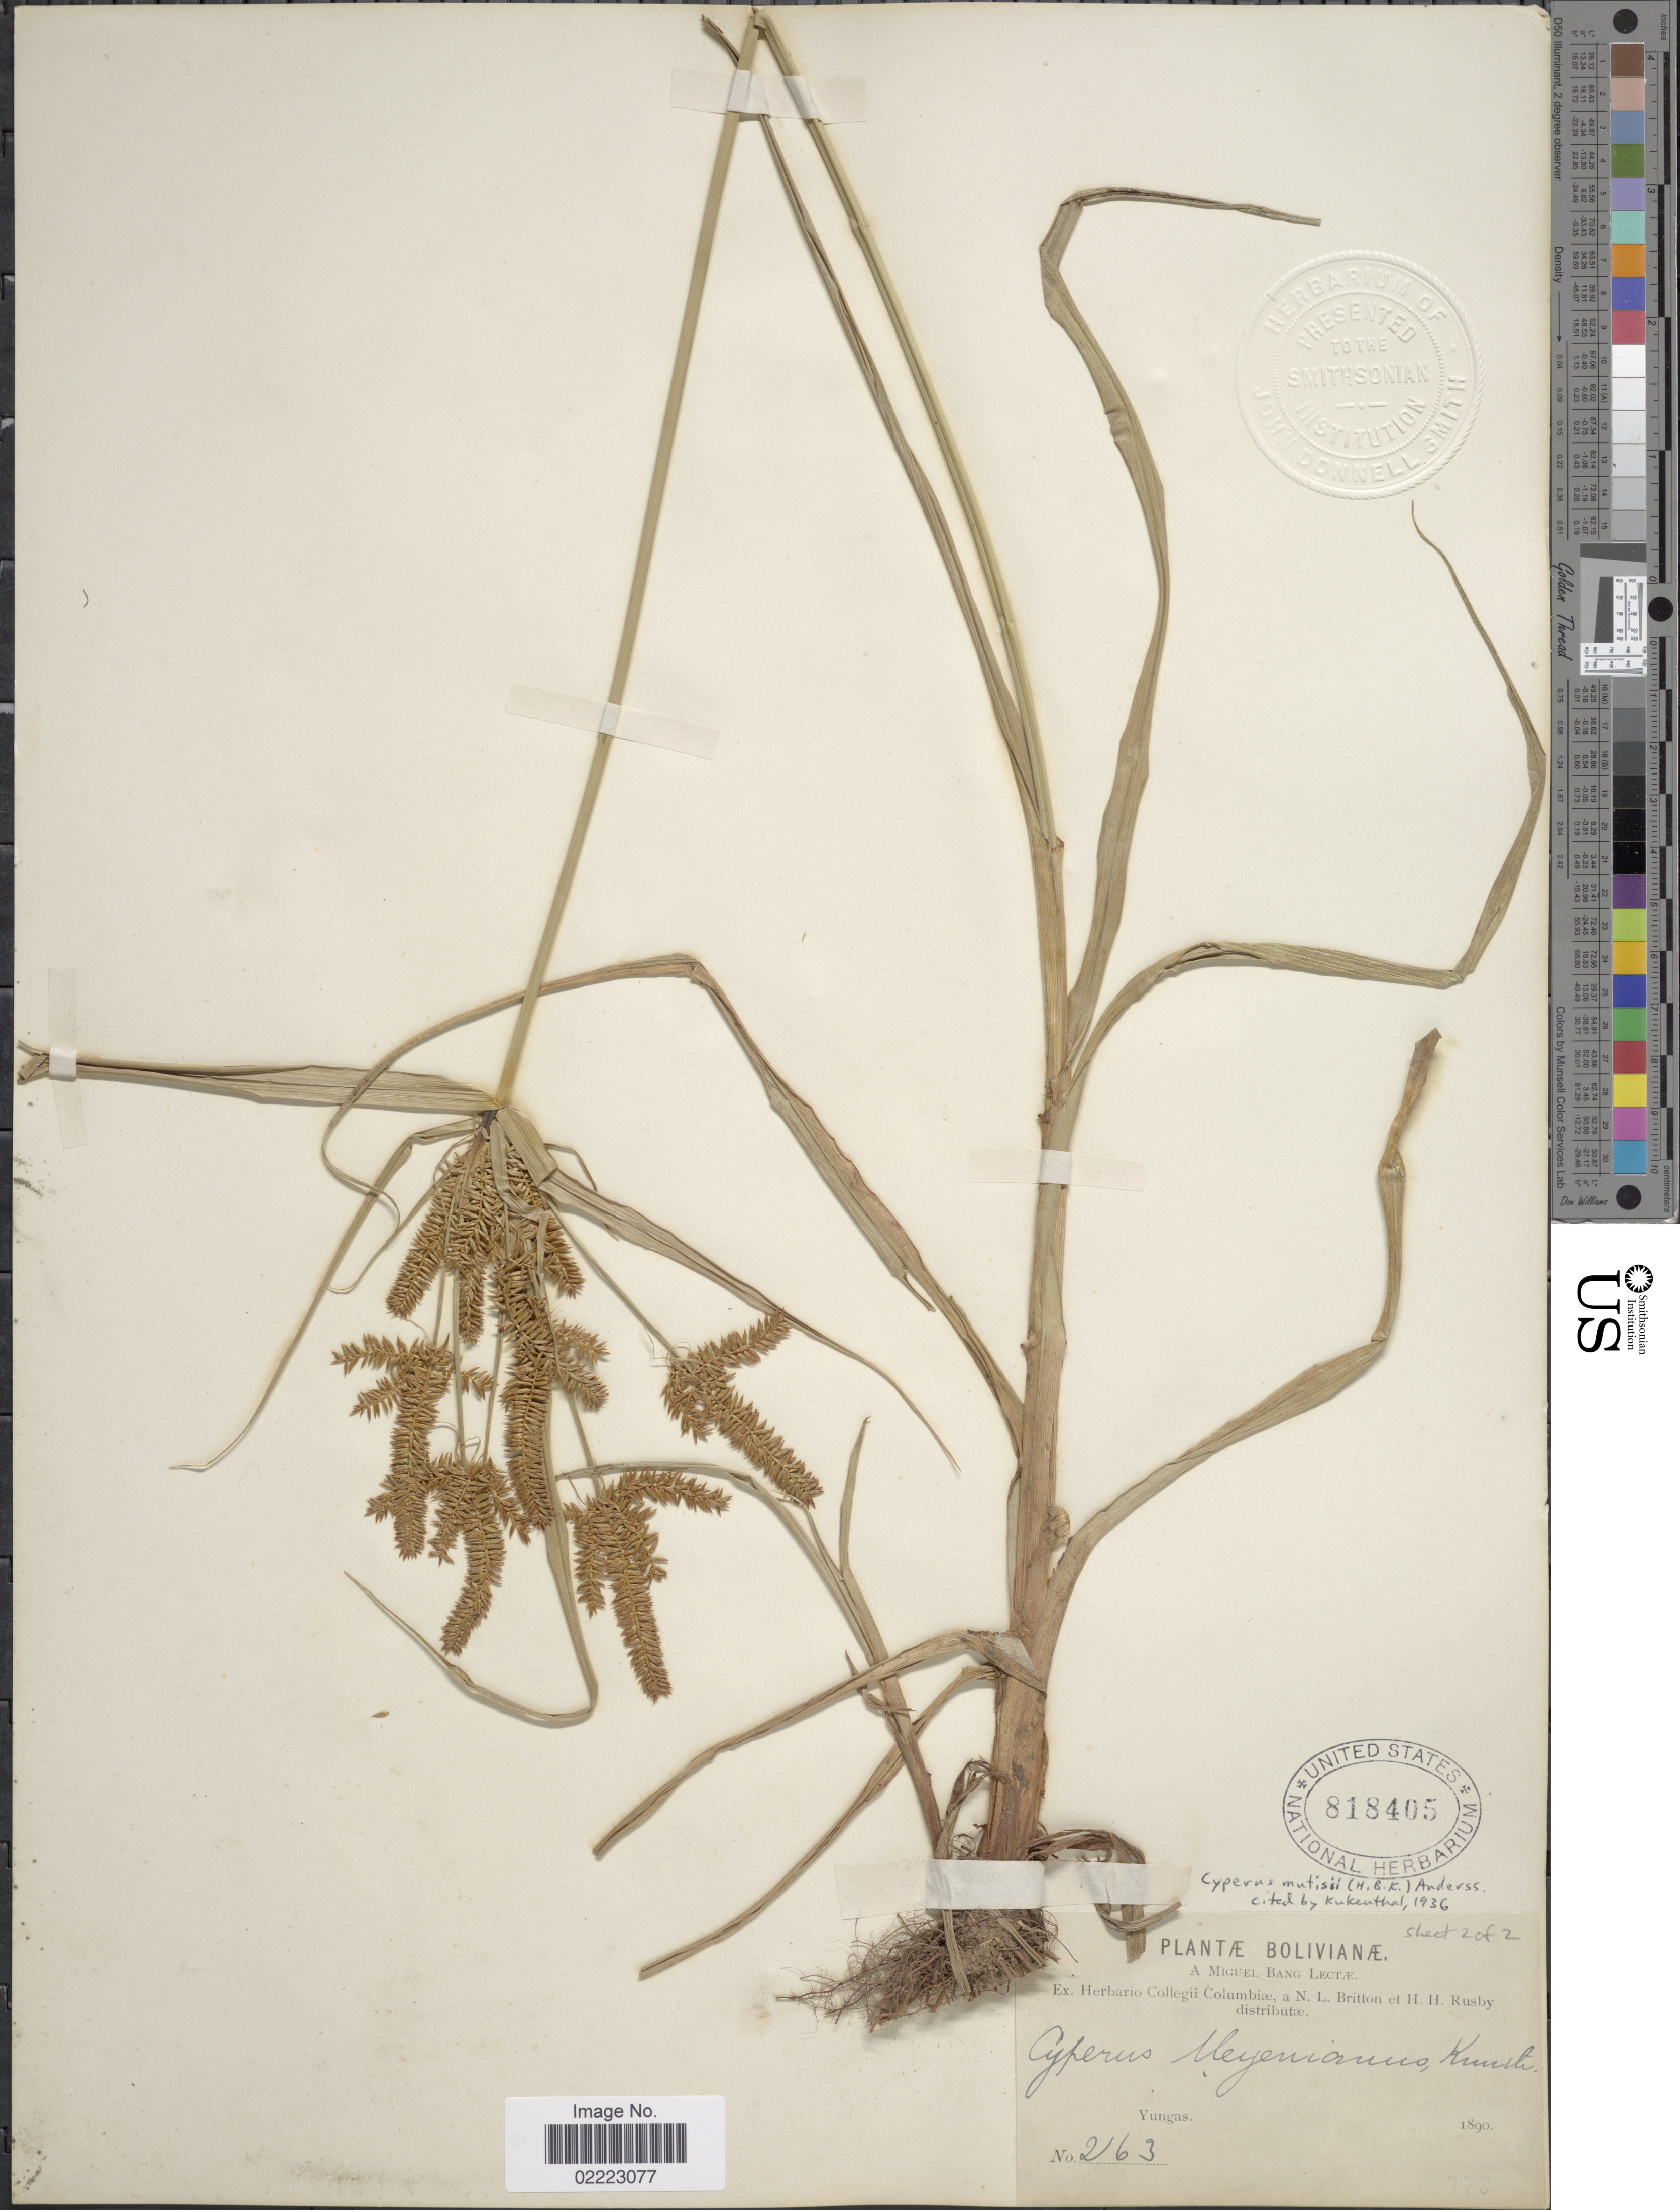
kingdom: Plantae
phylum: Tracheophyta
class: Liliopsida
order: Poales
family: Cyperaceae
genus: Cyperus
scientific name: Cyperus mutisii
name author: (Kunth) Andersson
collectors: M. Bang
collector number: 263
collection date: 1890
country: Bolivia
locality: Yungas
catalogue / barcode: US 818405